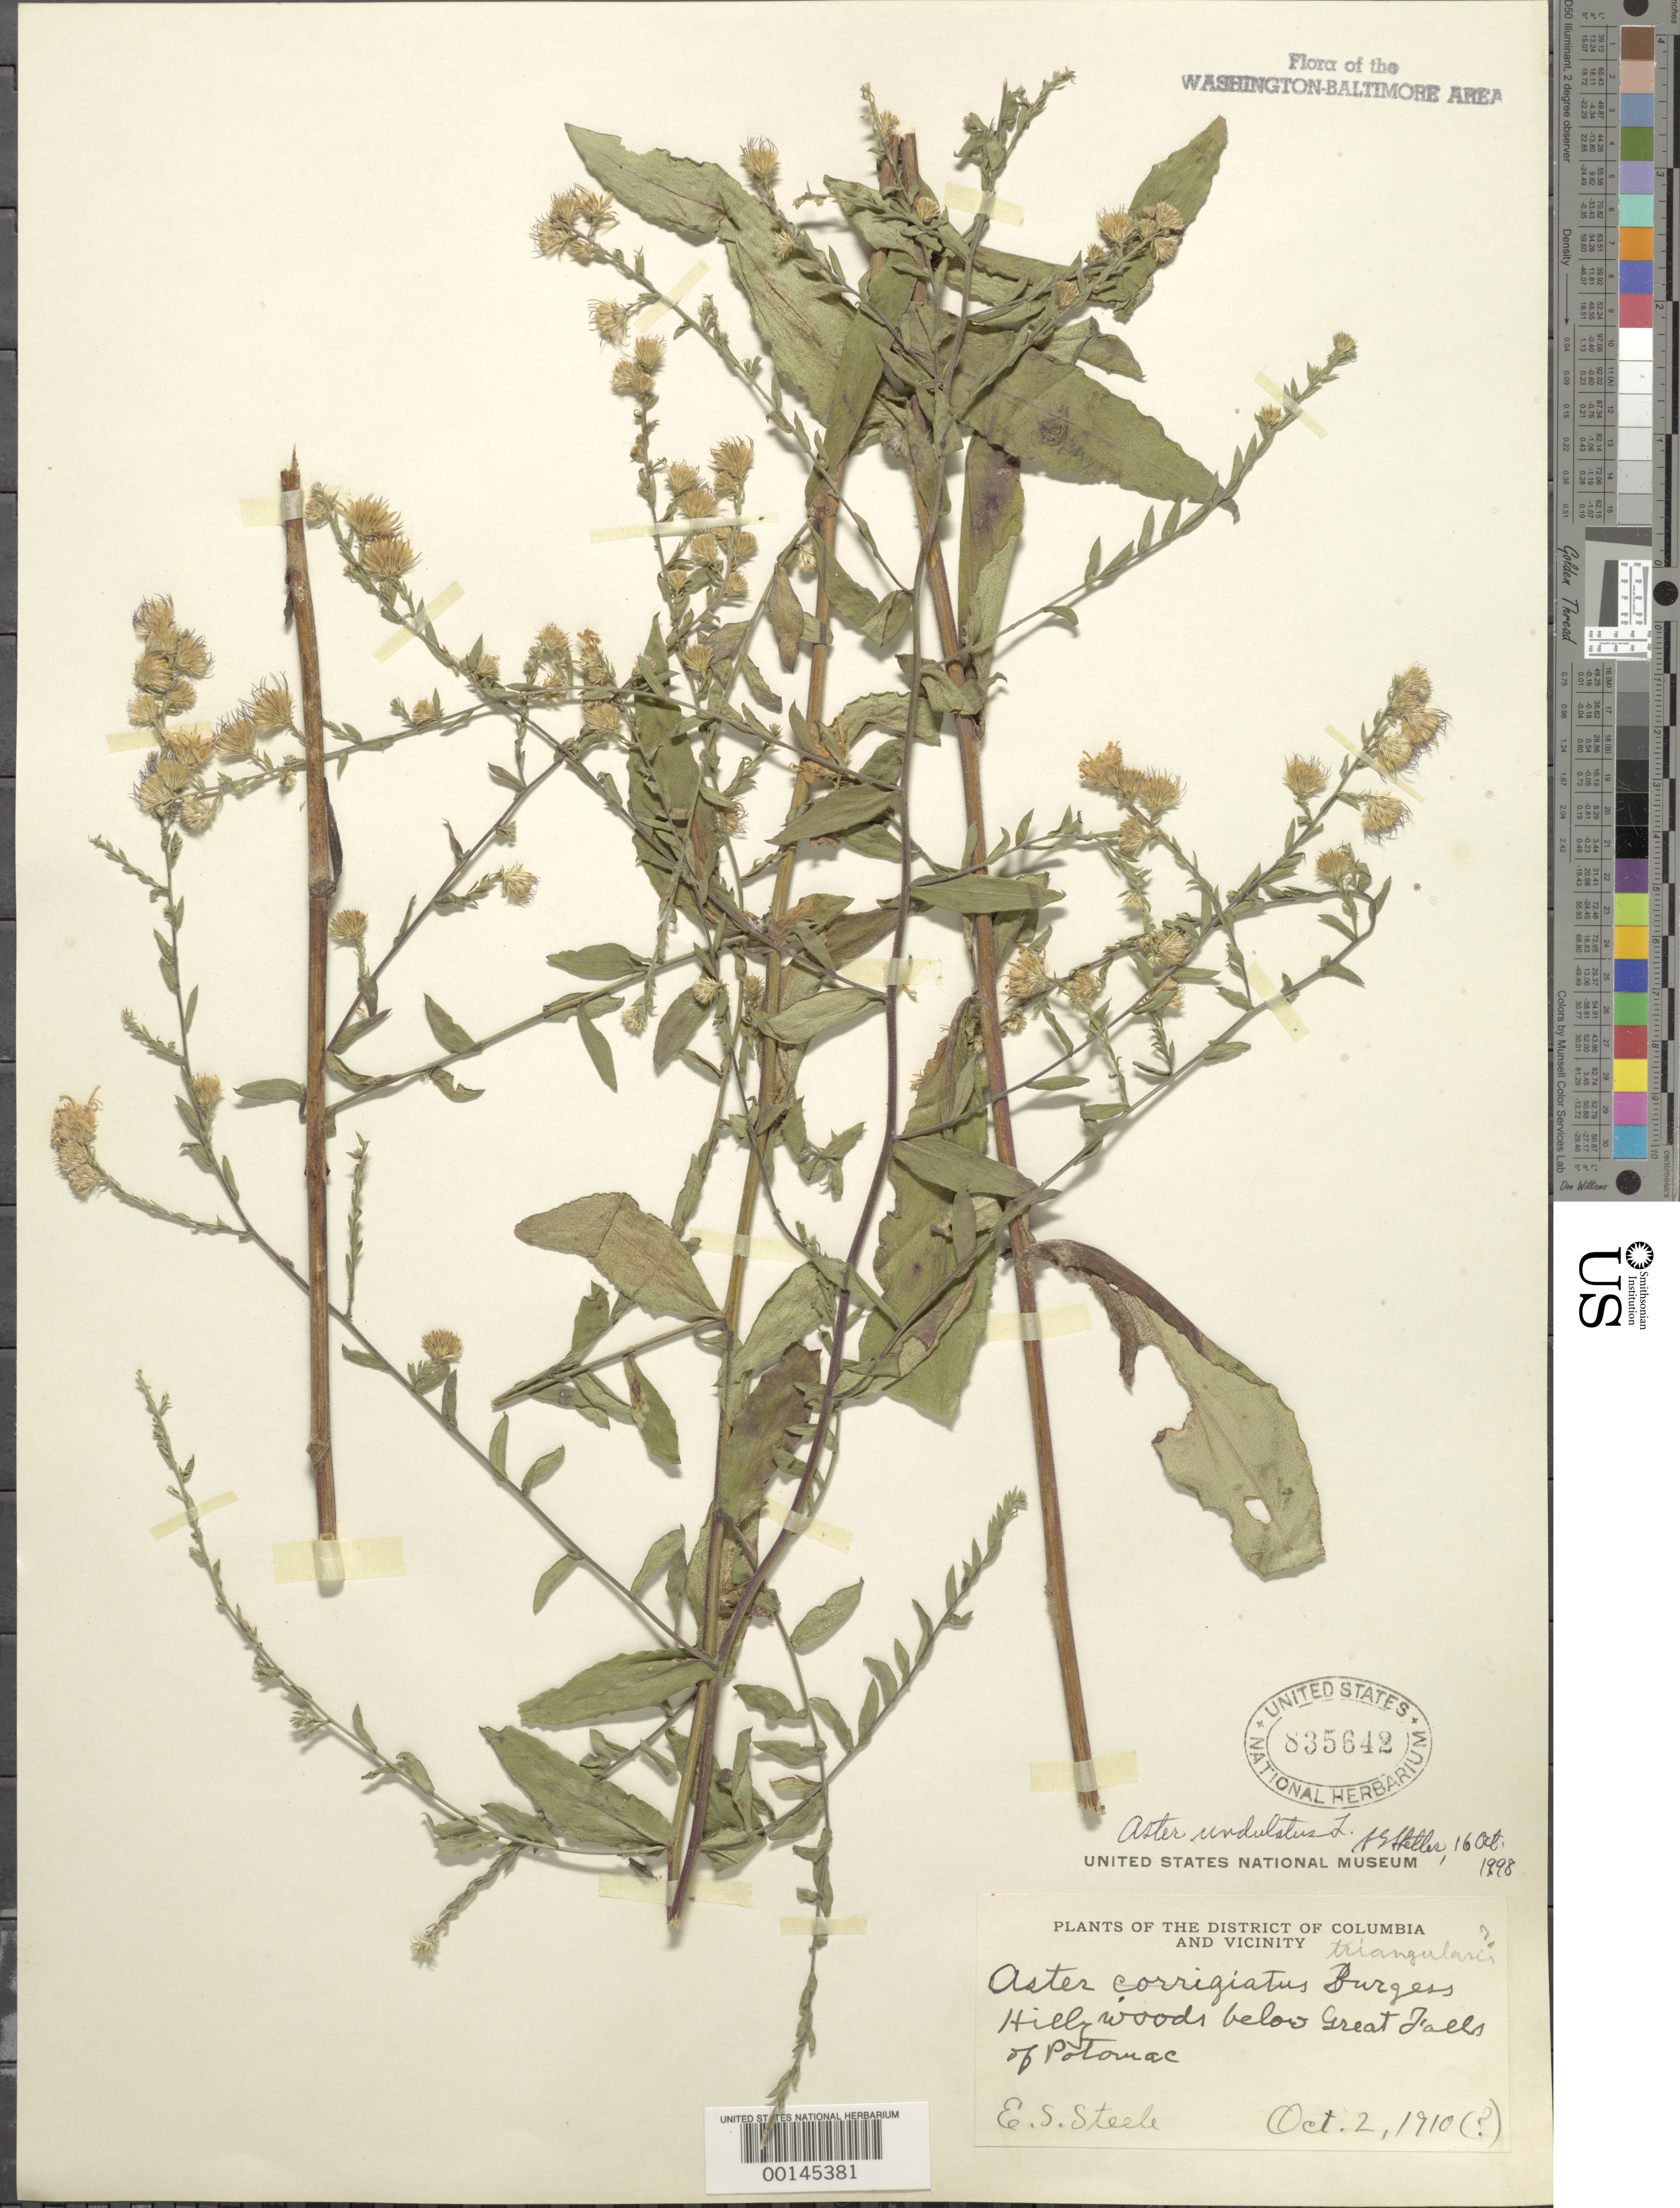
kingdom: Plantae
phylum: Tracheophyta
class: Magnoliopsida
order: Asterales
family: Asteraceae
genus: Symphyotrichum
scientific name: Symphyotrichum undulatum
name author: (L.) G.L. Nesom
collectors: E. Steele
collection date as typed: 02 Oct 1910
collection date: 1910-10-02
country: United States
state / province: Maryland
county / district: Montgomery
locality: Below Great Falls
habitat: Hilly woods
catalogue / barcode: US 835642